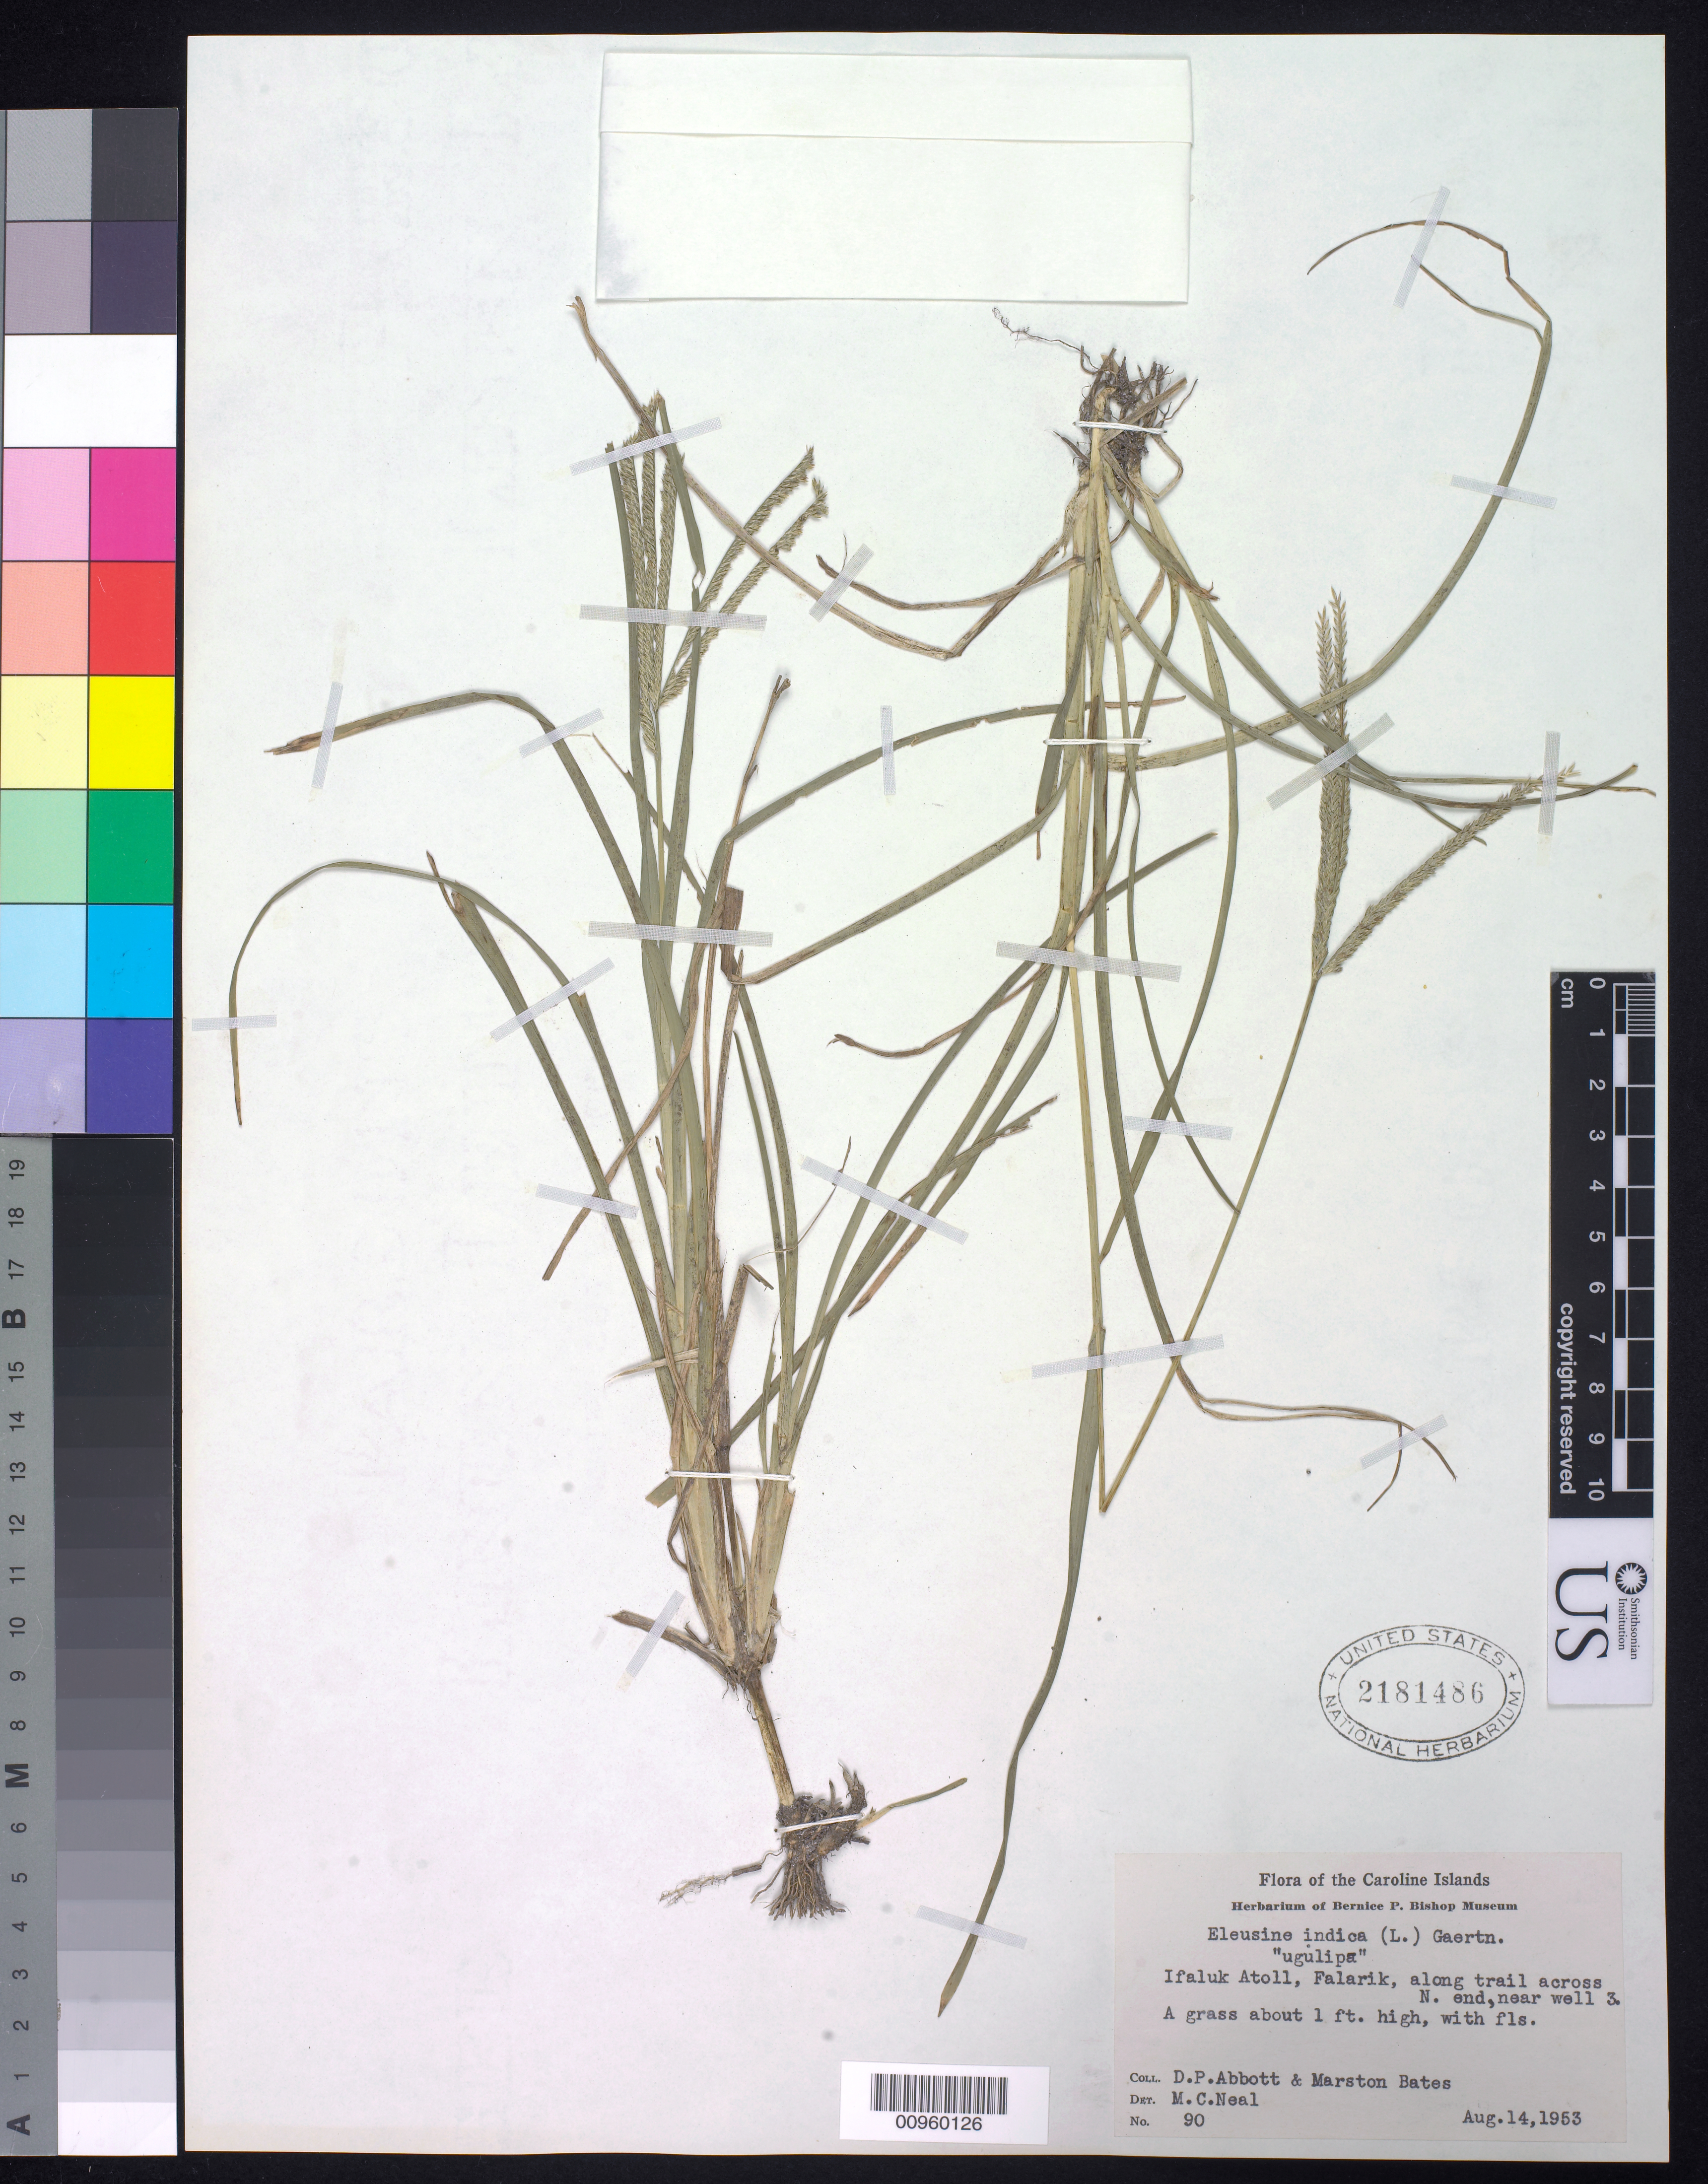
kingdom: Plantae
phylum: Tracheophyta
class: Liliopsida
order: Poales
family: Poaceae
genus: Eleusine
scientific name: Eleusine indica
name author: (L.) Gaertn.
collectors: M. Bates & D. P. Abbott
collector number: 90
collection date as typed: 14 Aug 1953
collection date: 1953-08-14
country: Micronesia, Federated States of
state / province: Yap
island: Ifalik (Ifaluk) Atoll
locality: Falarik Islet, along trails across north end, near well 3.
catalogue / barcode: US 2181486